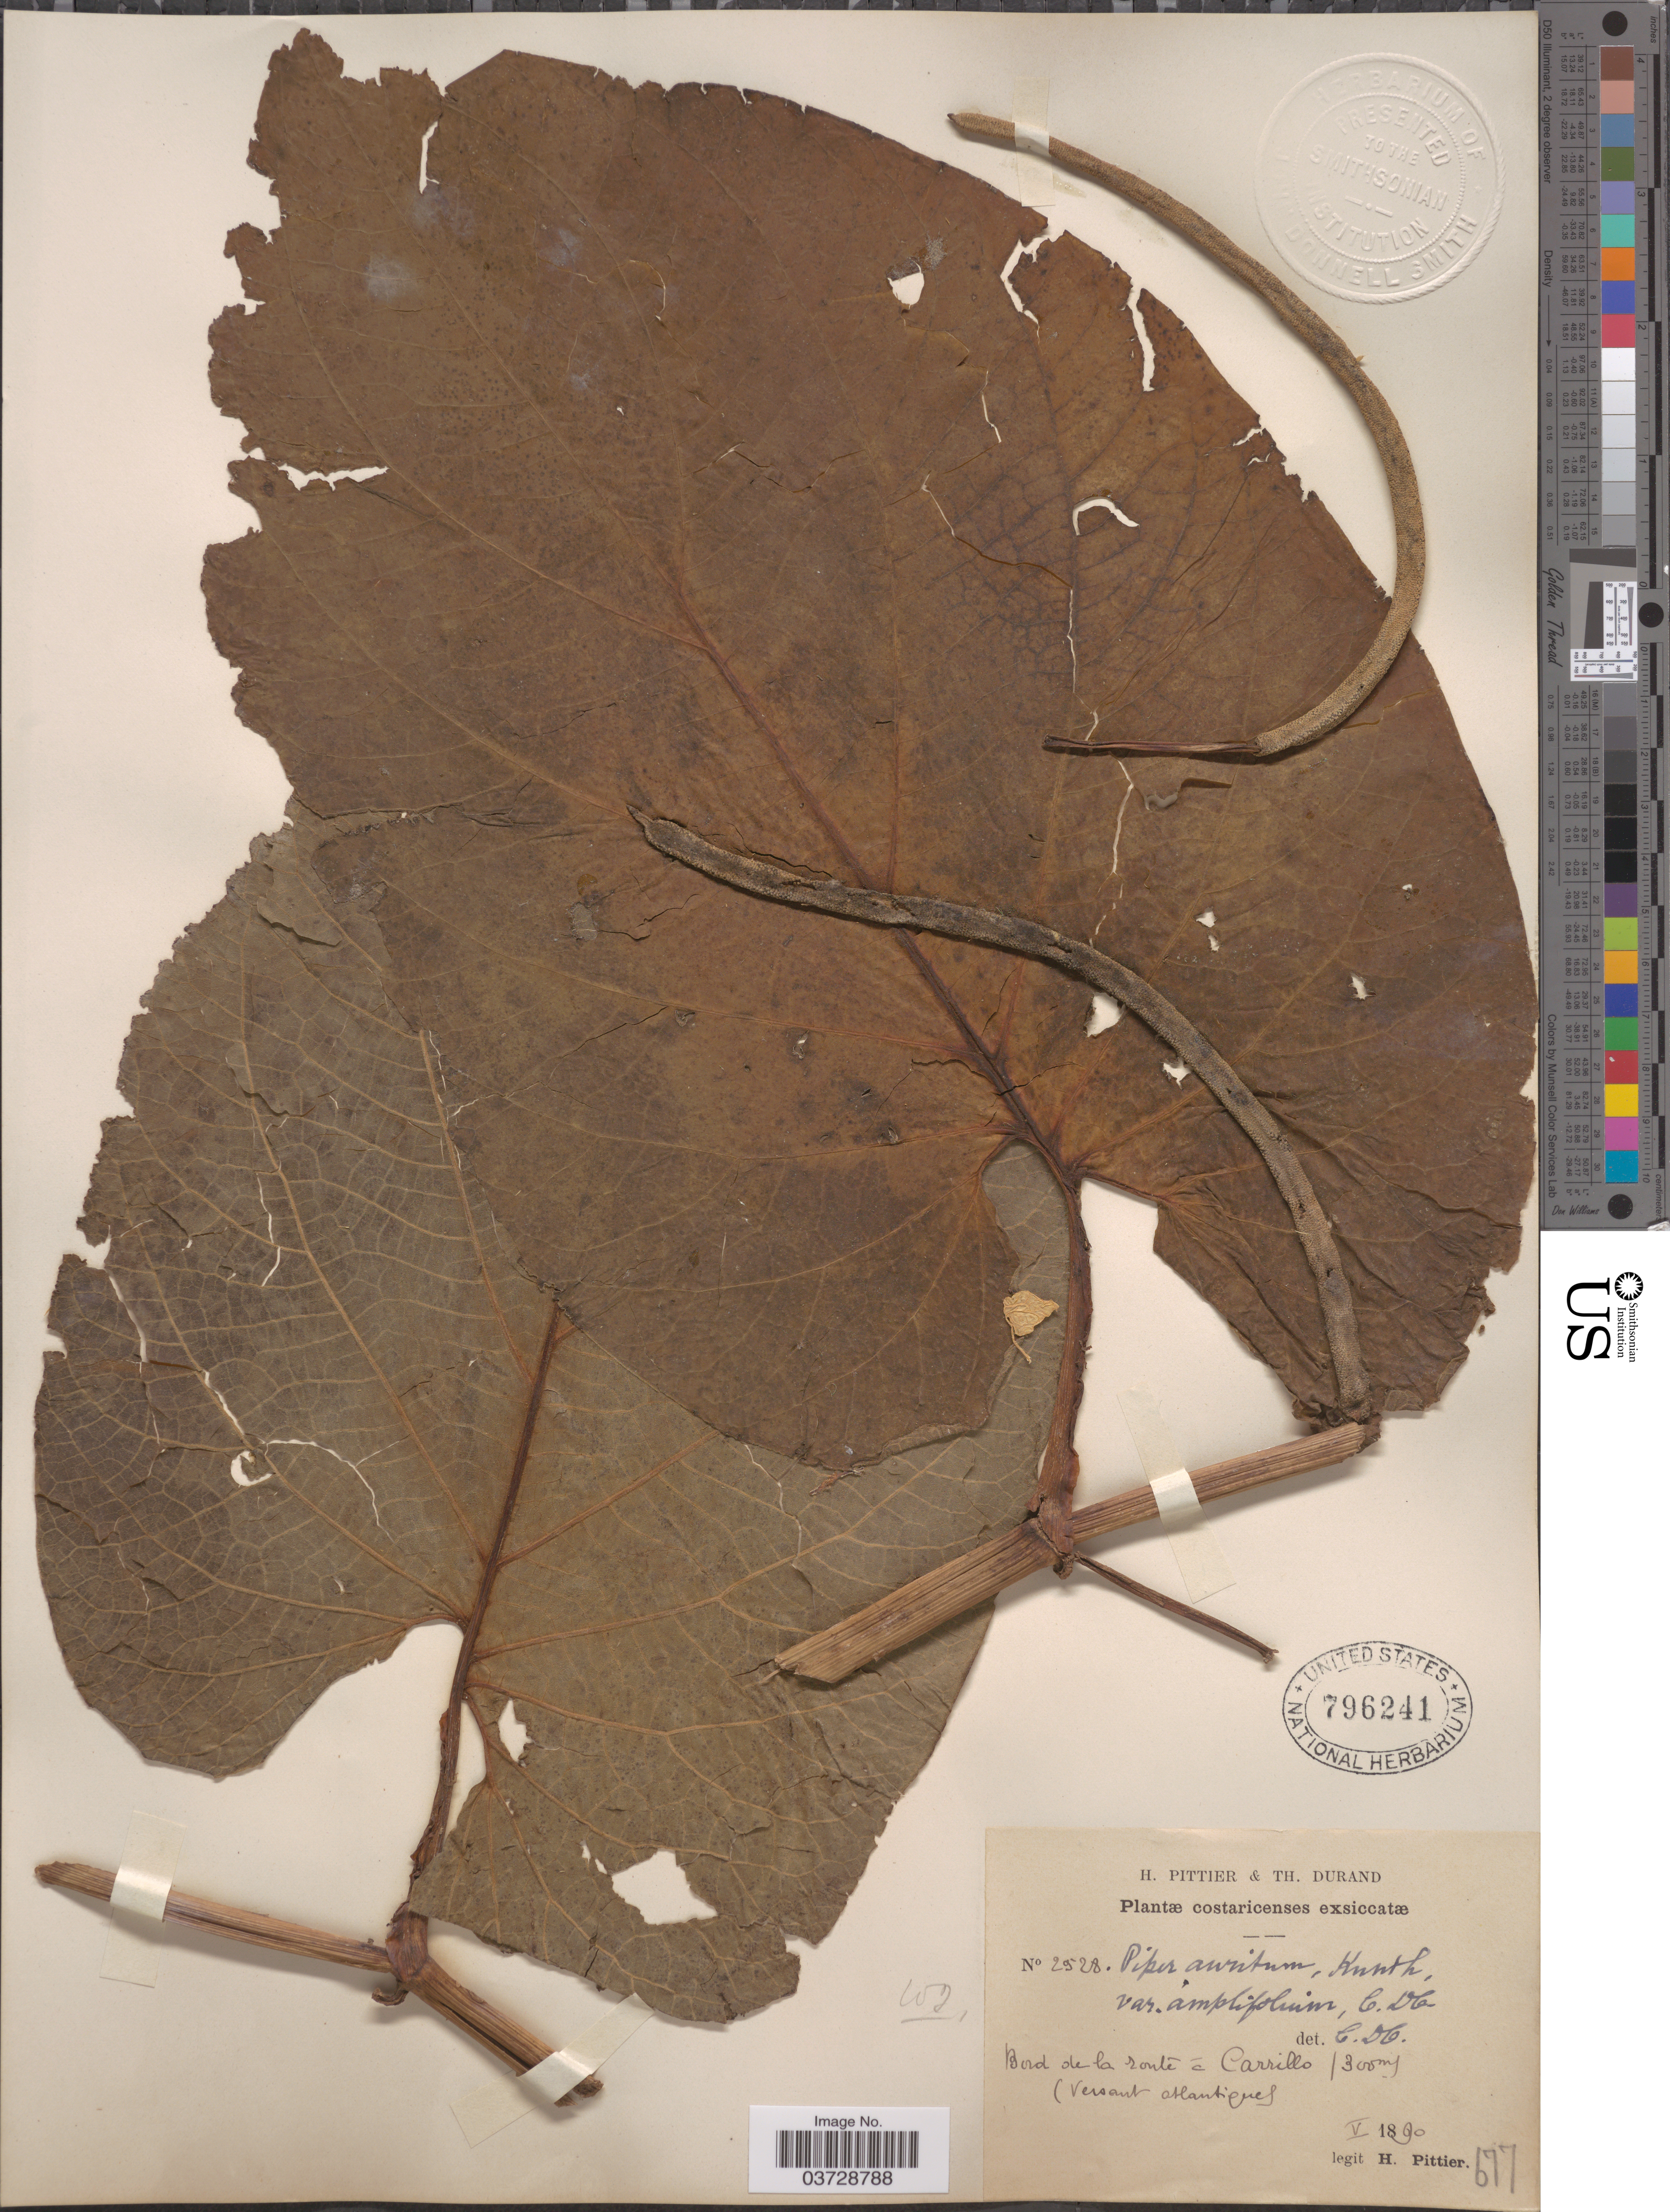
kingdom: Plantae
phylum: Tracheophyta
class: Magnoliopsida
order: Piperales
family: Piperaceae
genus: Piper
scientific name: Piper auritum var. amplifolium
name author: C. DC.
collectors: H. F. Pittier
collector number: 2528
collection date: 1890-05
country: Costa Rica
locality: Bord de la route á Carrillo (Versant Atlantique).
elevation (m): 300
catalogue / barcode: US 796241